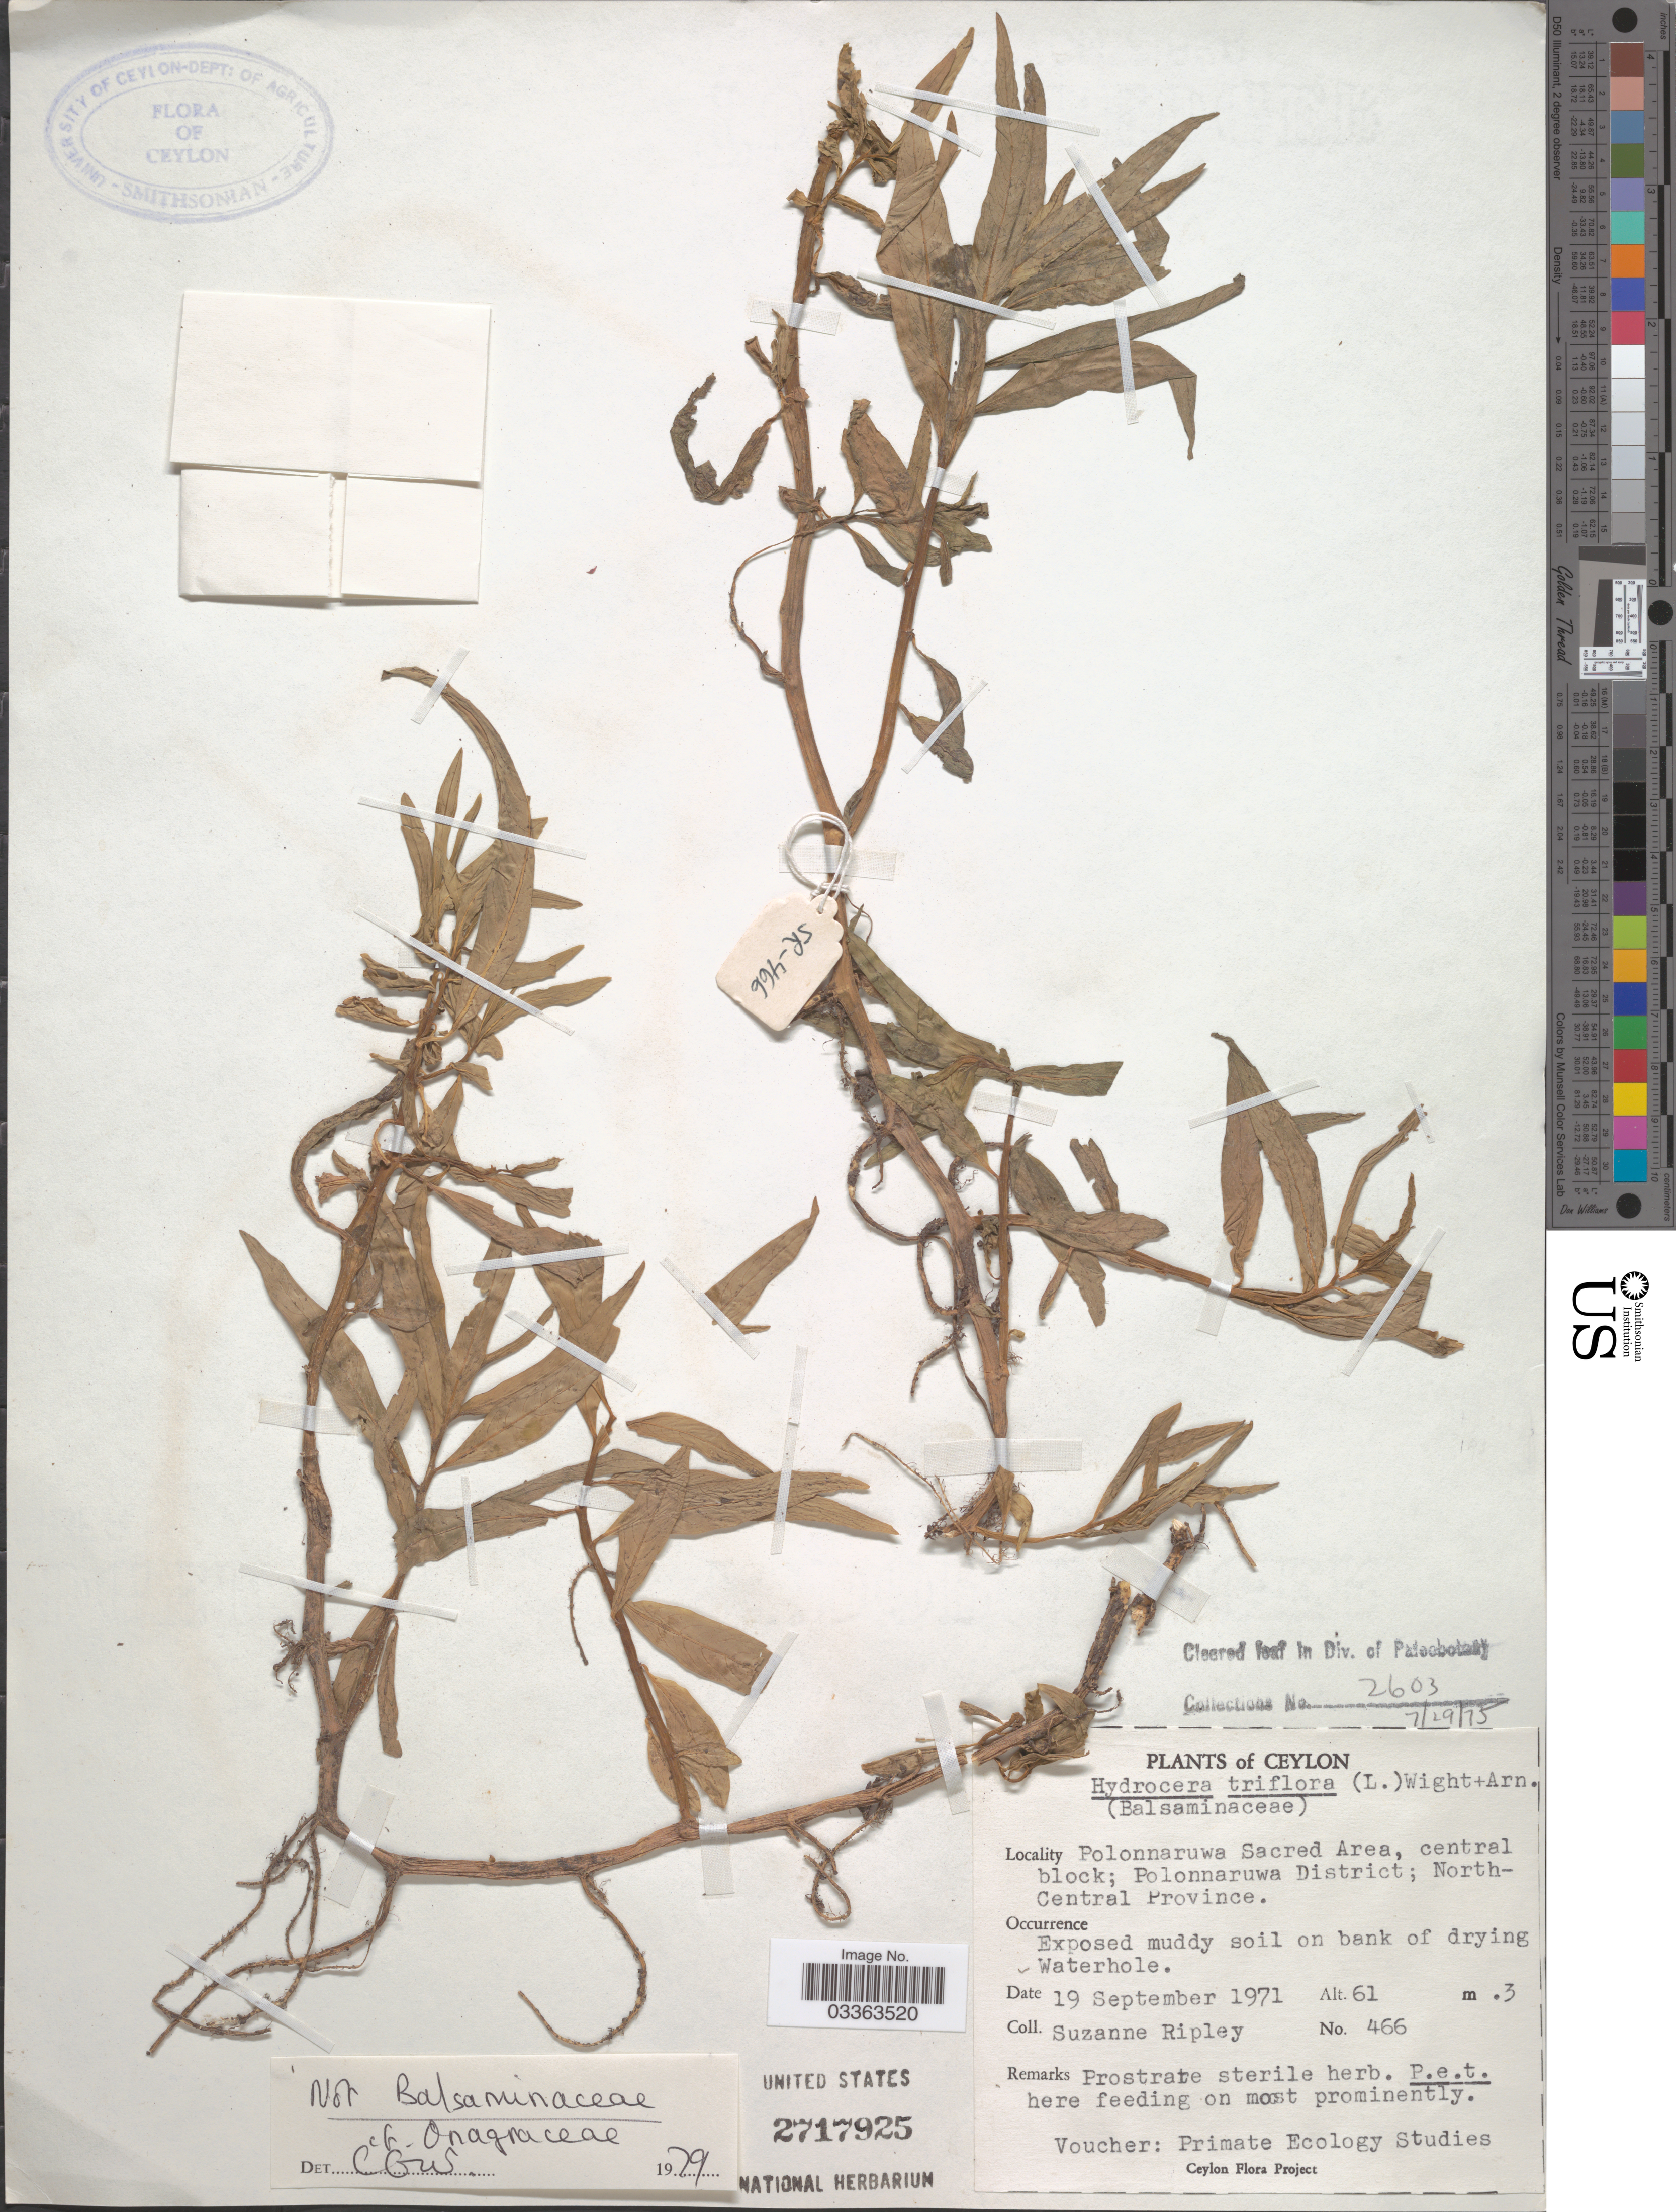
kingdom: Plantae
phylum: Tracheophyta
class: Magnoliopsida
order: Ericales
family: Balsaminaceae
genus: Hydrocera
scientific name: Hydrocera triflora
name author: (L.) Wight & Arn.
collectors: S. Ripley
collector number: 446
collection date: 1971-09-19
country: Sri Lanka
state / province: North Central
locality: Ceylon, Polonnaruwa Sacred Area, central block; Polonnaruwa District.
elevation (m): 61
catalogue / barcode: US 2717925